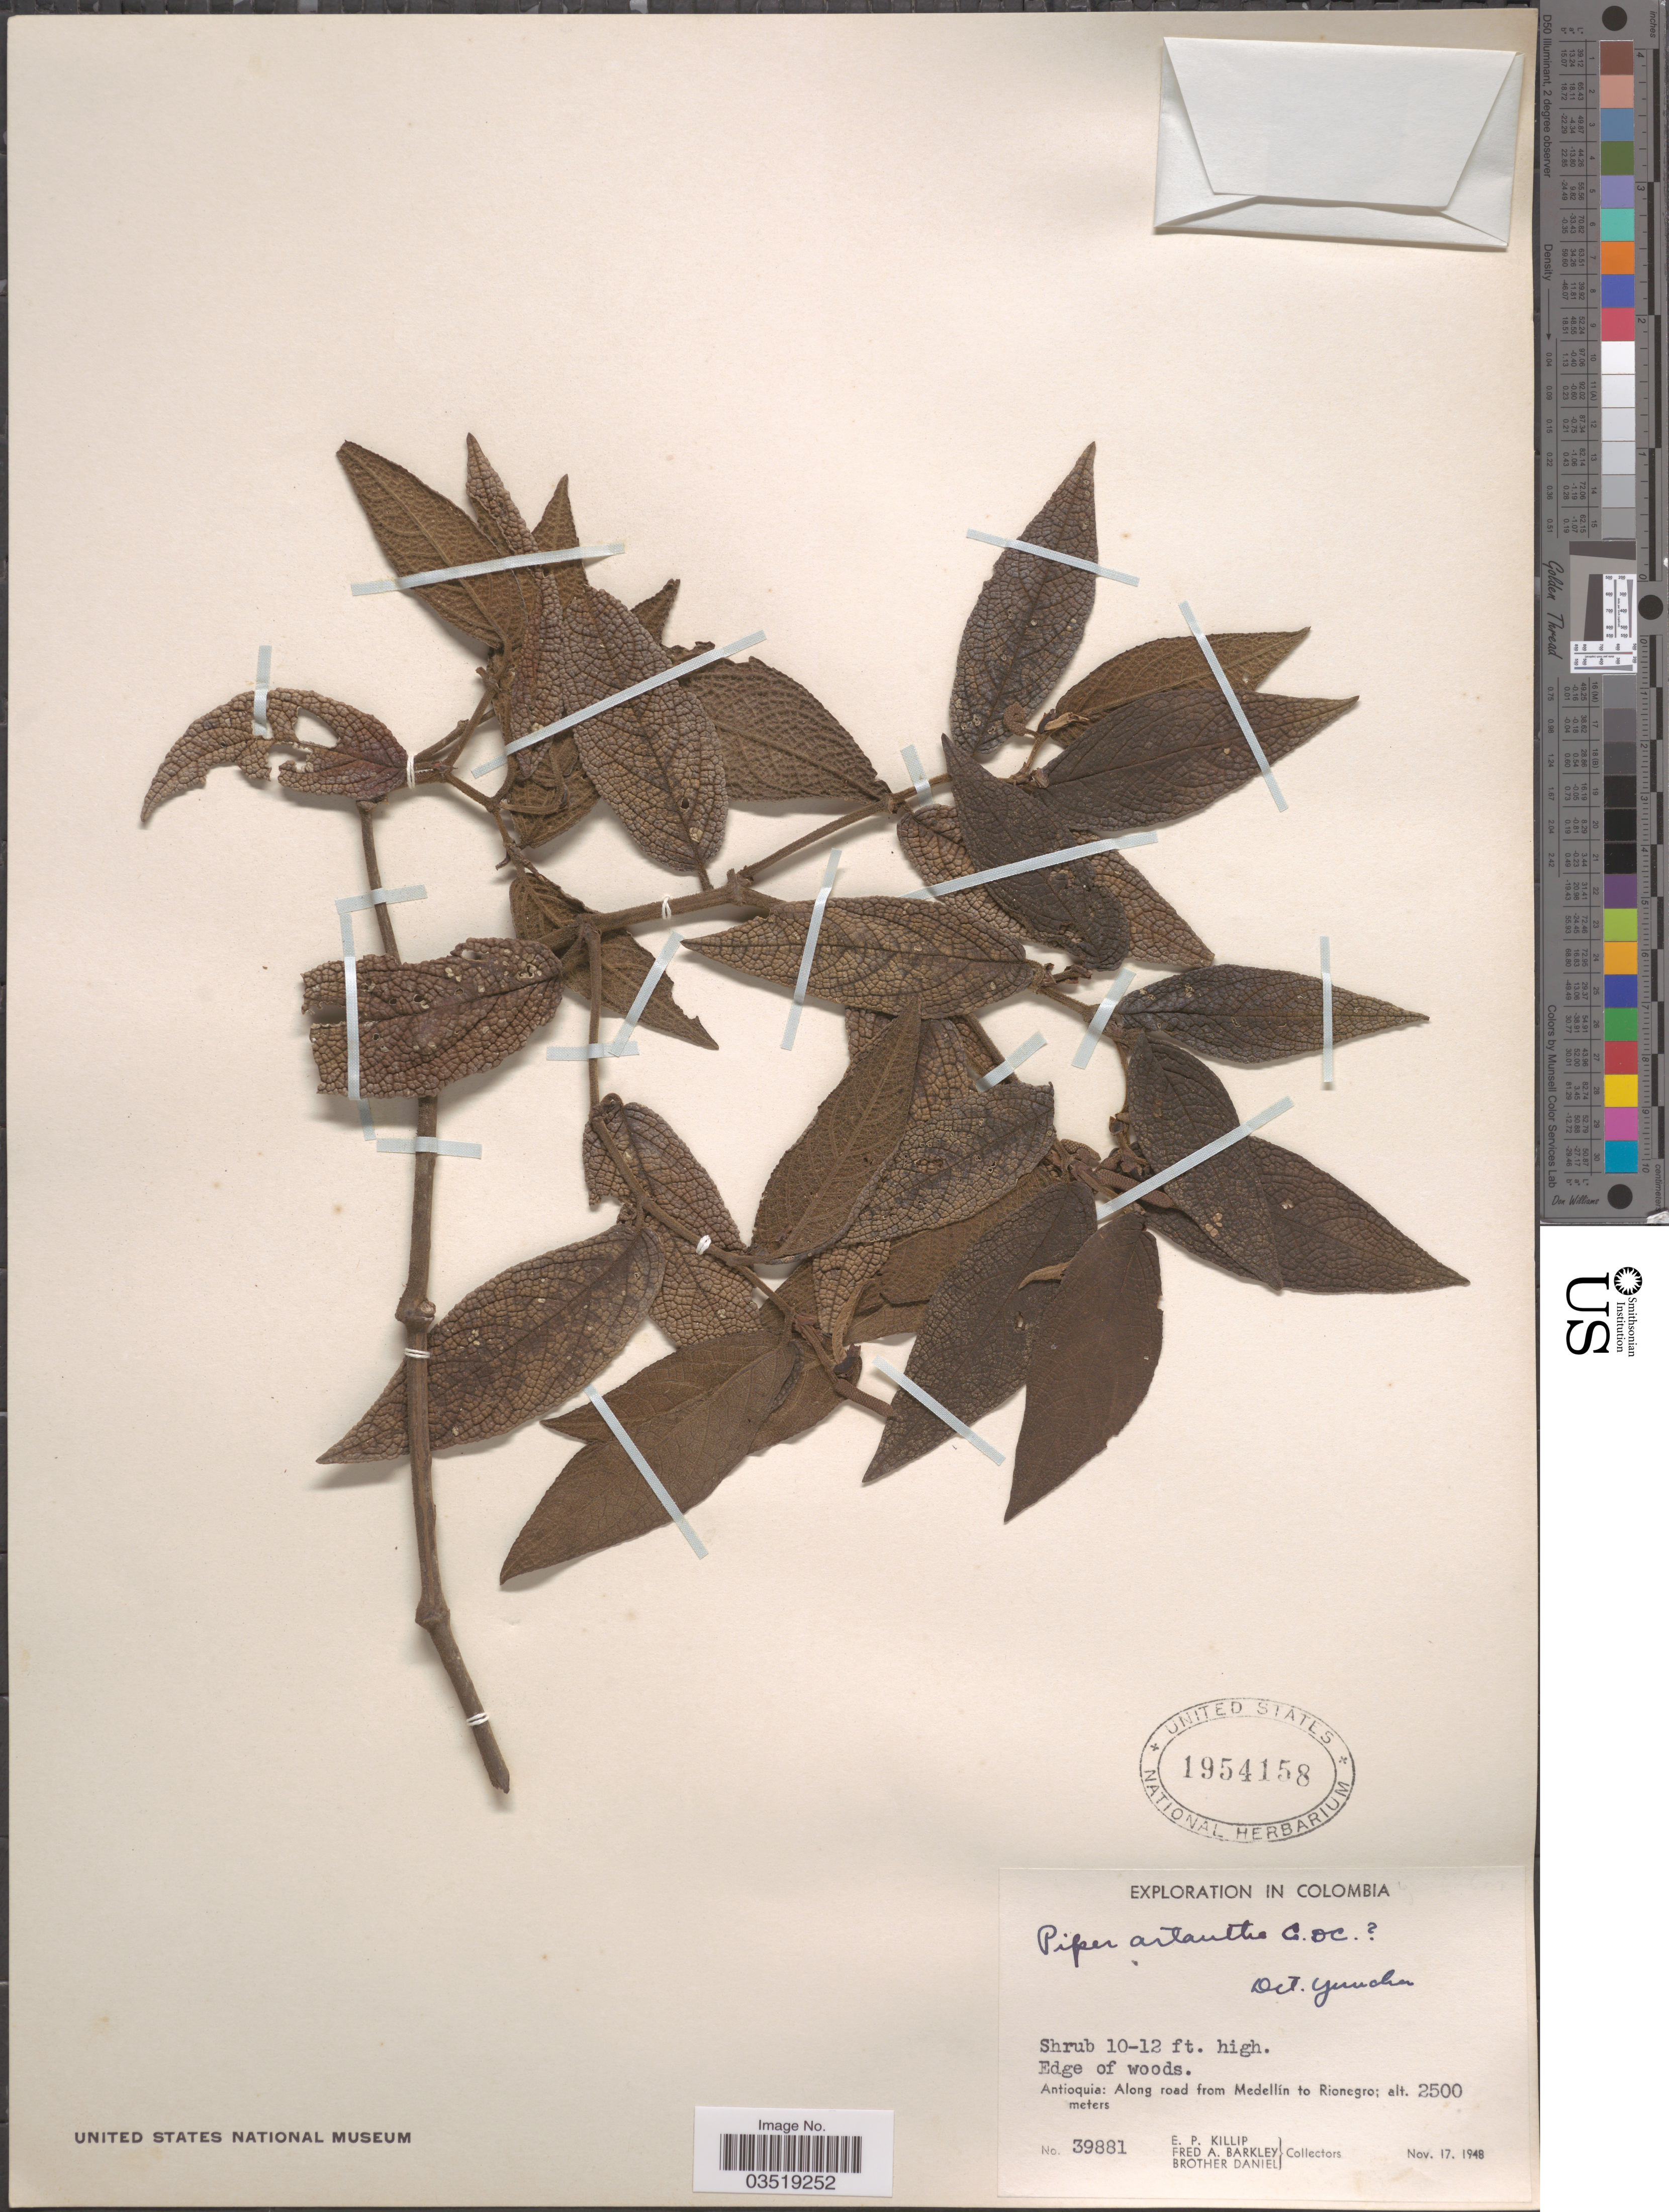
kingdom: Plantae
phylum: Tracheophyta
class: Magnoliopsida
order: Piperales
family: Piperaceae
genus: Piper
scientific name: Piper artanthe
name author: C. DC.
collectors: E. P. Killip, F. A. Barkley & Bro. Daniel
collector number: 39881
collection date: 1948-11-17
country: Colombia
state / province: Antioquia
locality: Along road from Medellín to Rionegro.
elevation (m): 2500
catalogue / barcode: US 1954158